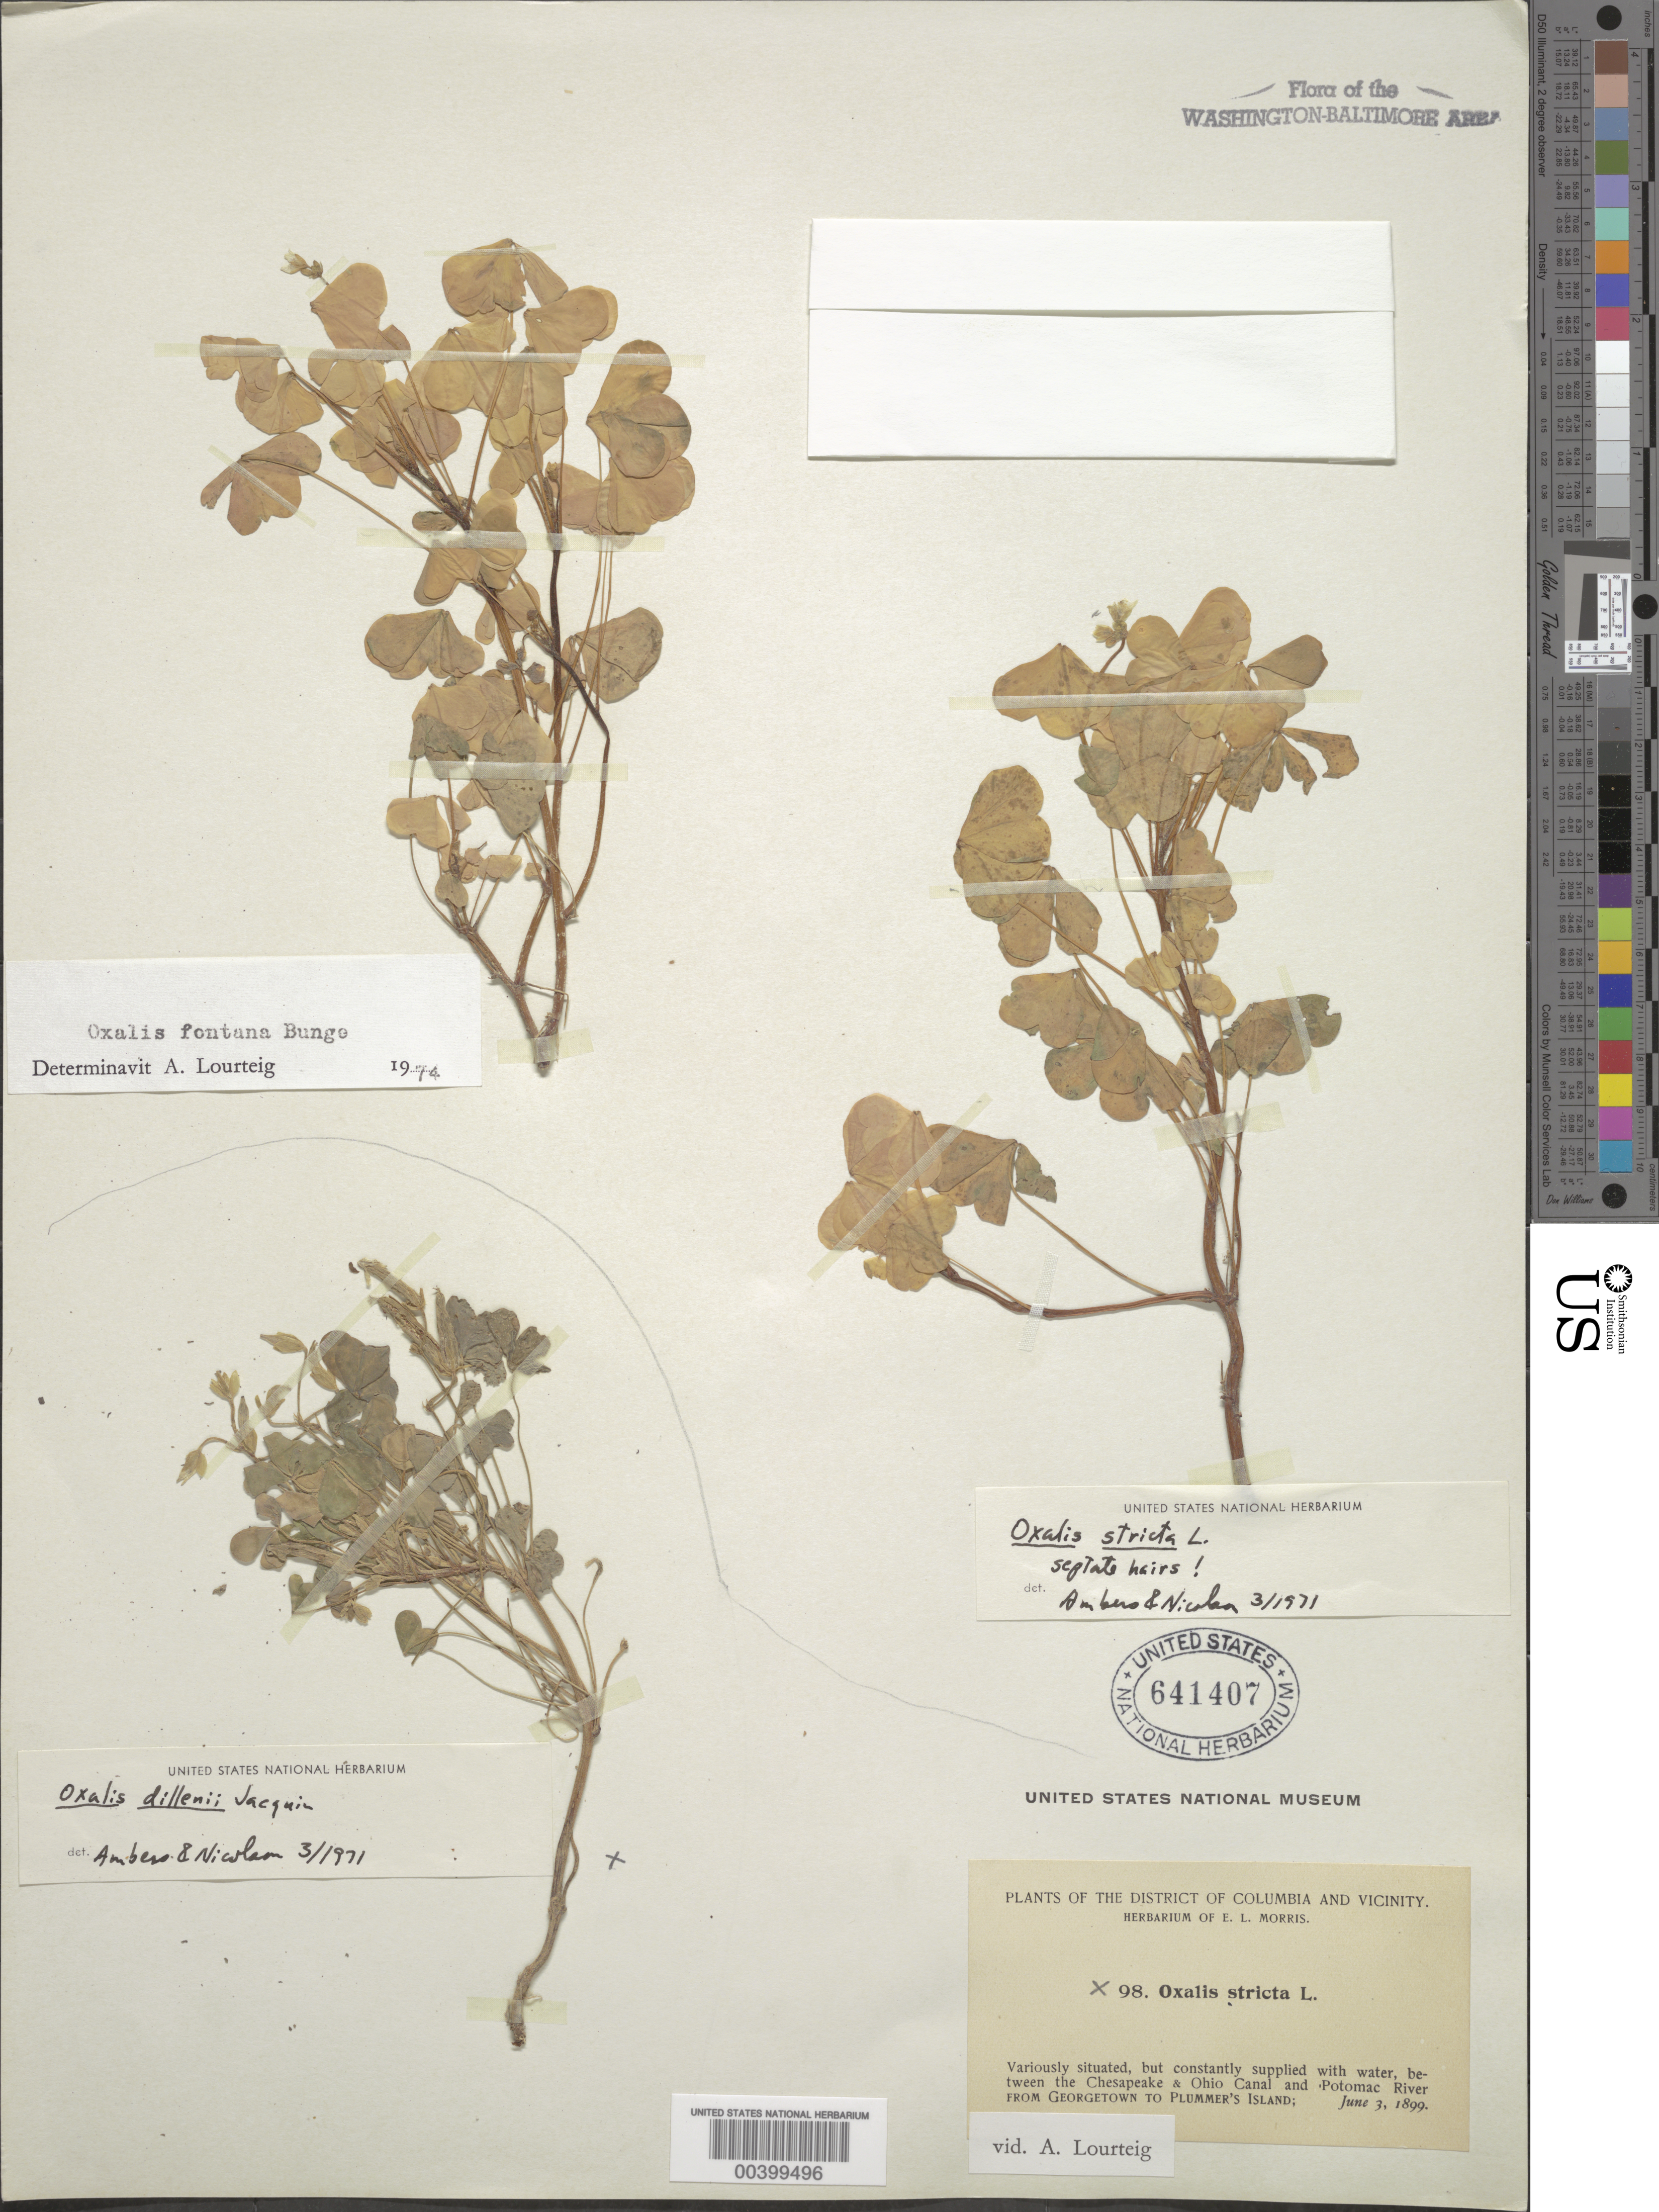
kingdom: Plantae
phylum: Tracheophyta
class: Magnoliopsida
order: Oxalidales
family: Oxalidaceae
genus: Oxalis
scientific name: Oxalis stricta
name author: L.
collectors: E. L. Morris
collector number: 98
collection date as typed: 03 Jun 1899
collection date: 1899-06-03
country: United States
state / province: Maryland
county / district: Montgomery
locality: From Georgetown to Plummers Island, between Canal and River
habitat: Variously saturated, but constantly supplied with water.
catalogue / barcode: US 641407